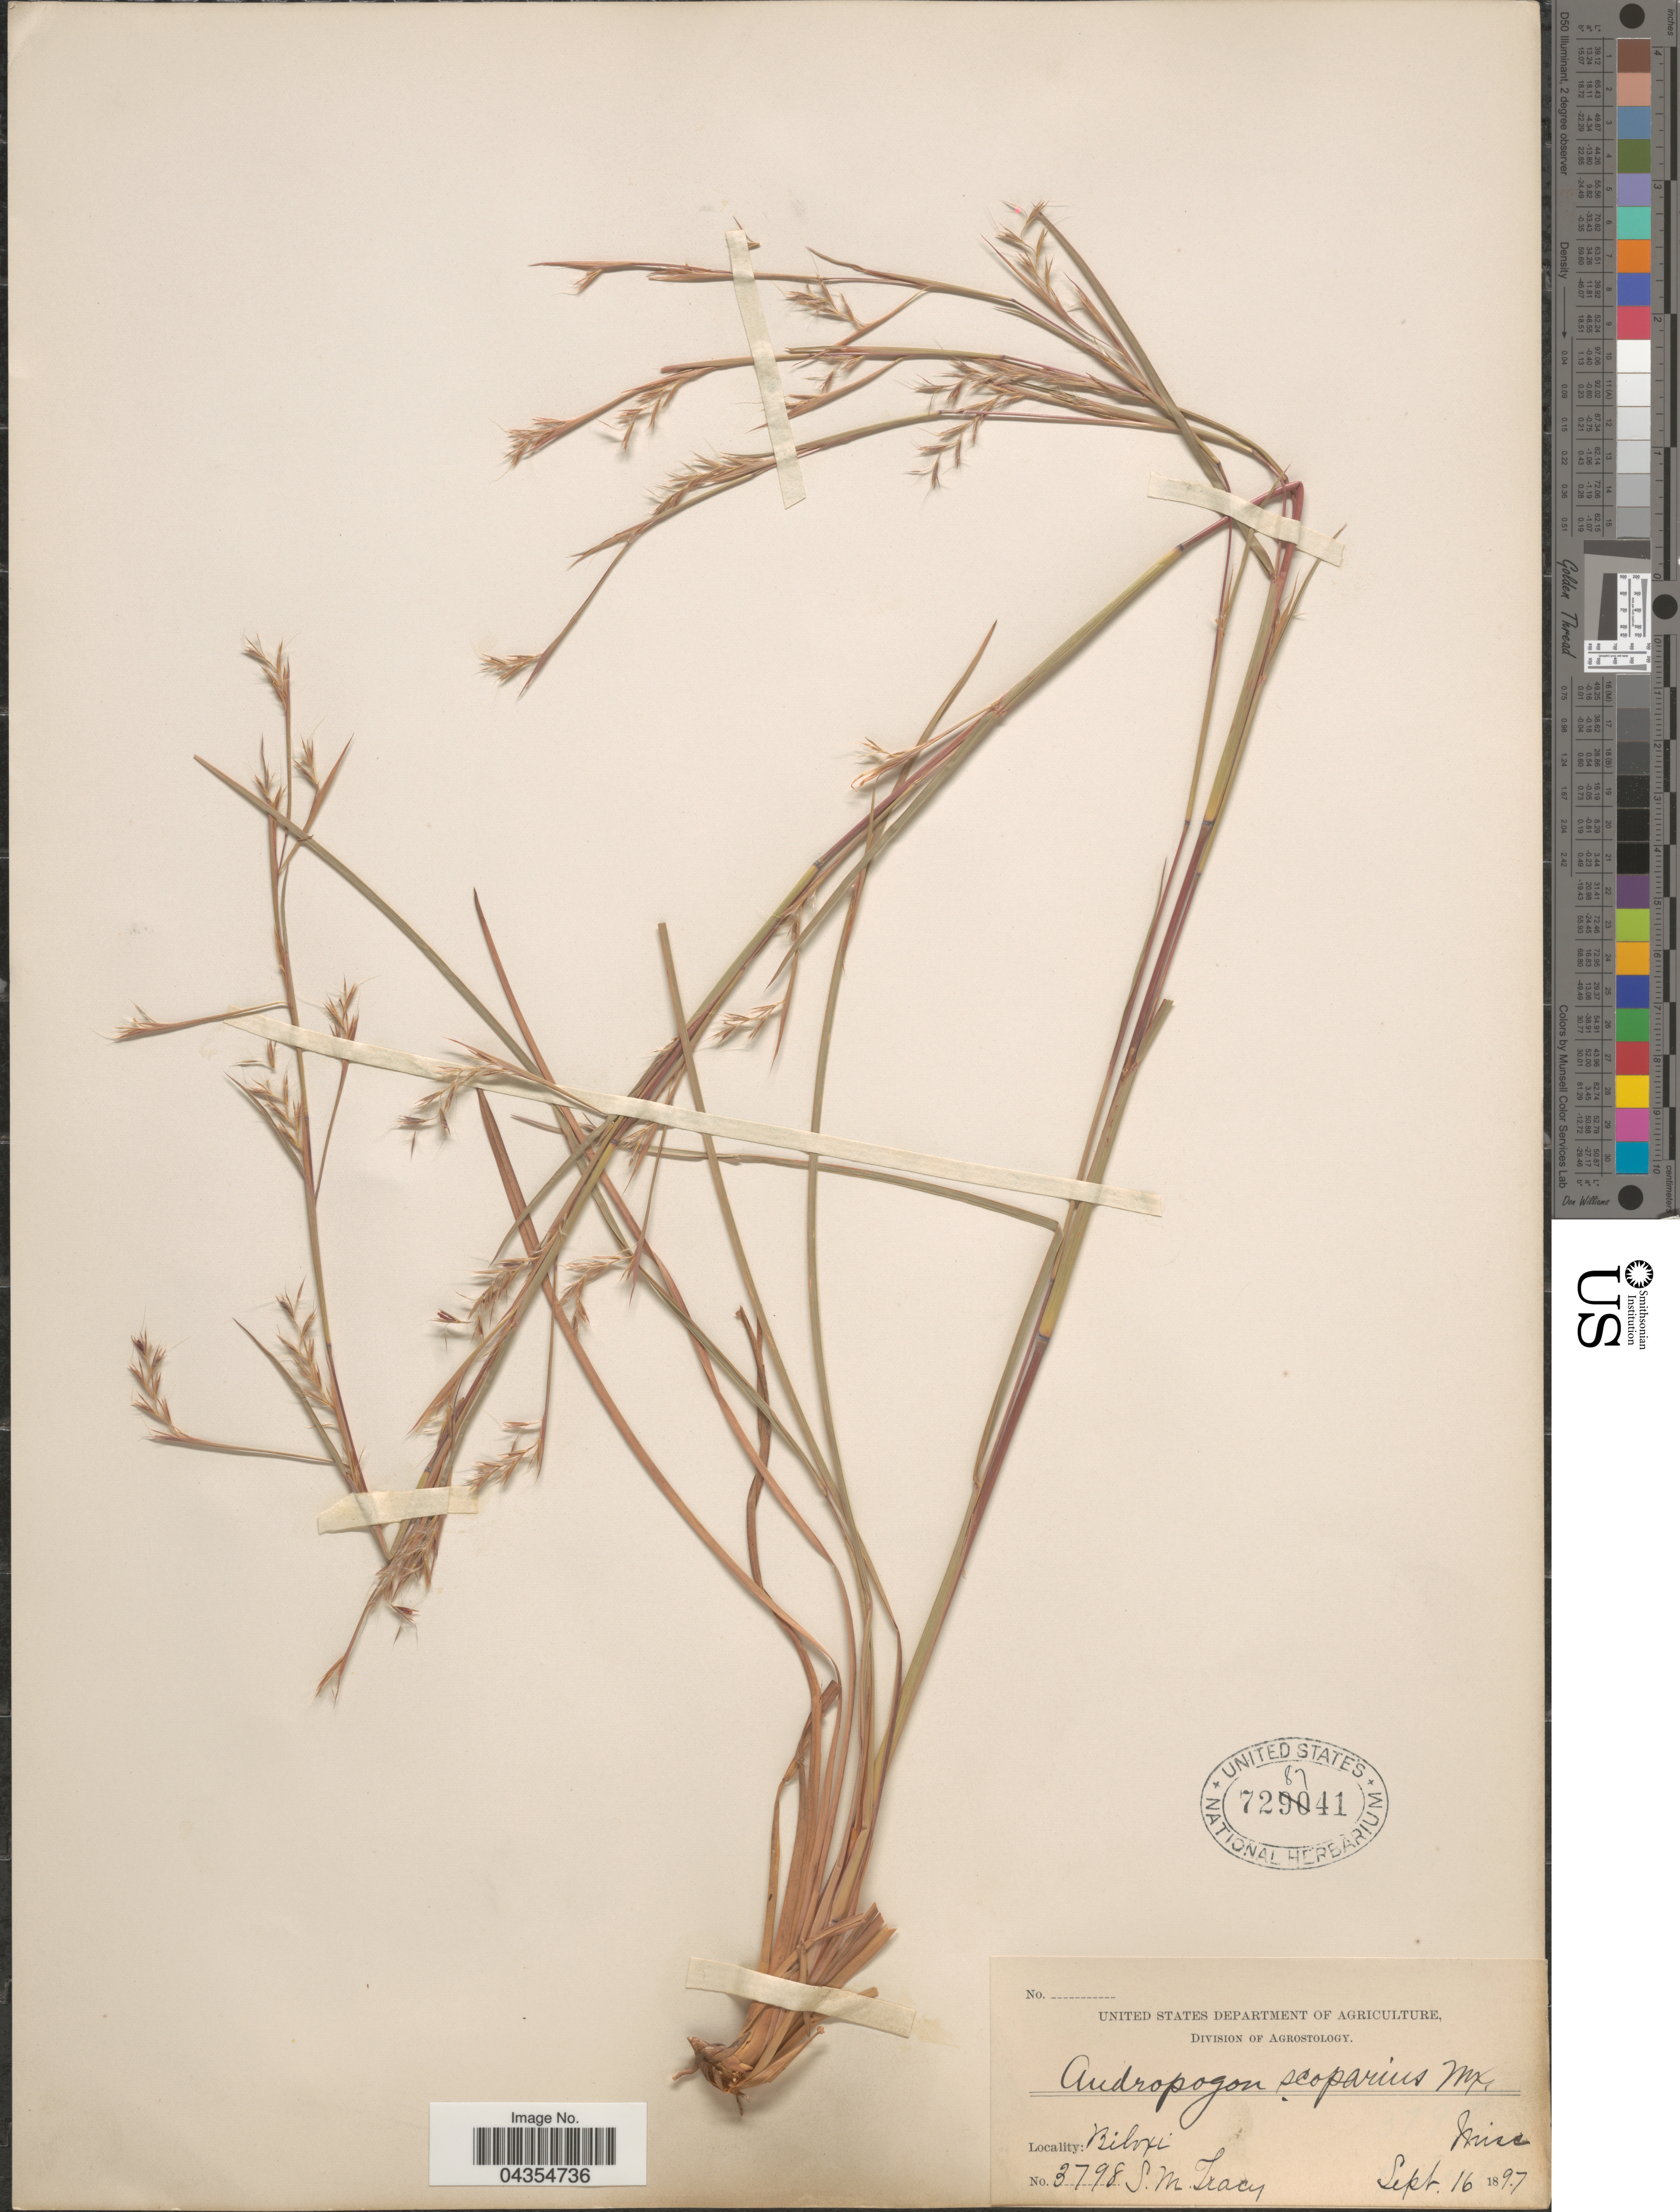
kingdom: Plantae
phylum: Tracheophyta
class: Liliopsida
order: Poales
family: Poaceae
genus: Schizachyrium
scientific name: Schizachyrium sanguineum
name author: (Retz.) Alston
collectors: S. M. Tracy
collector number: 3798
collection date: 1897-09-16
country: United States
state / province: Mississippi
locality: Biloxi.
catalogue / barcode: US 728741